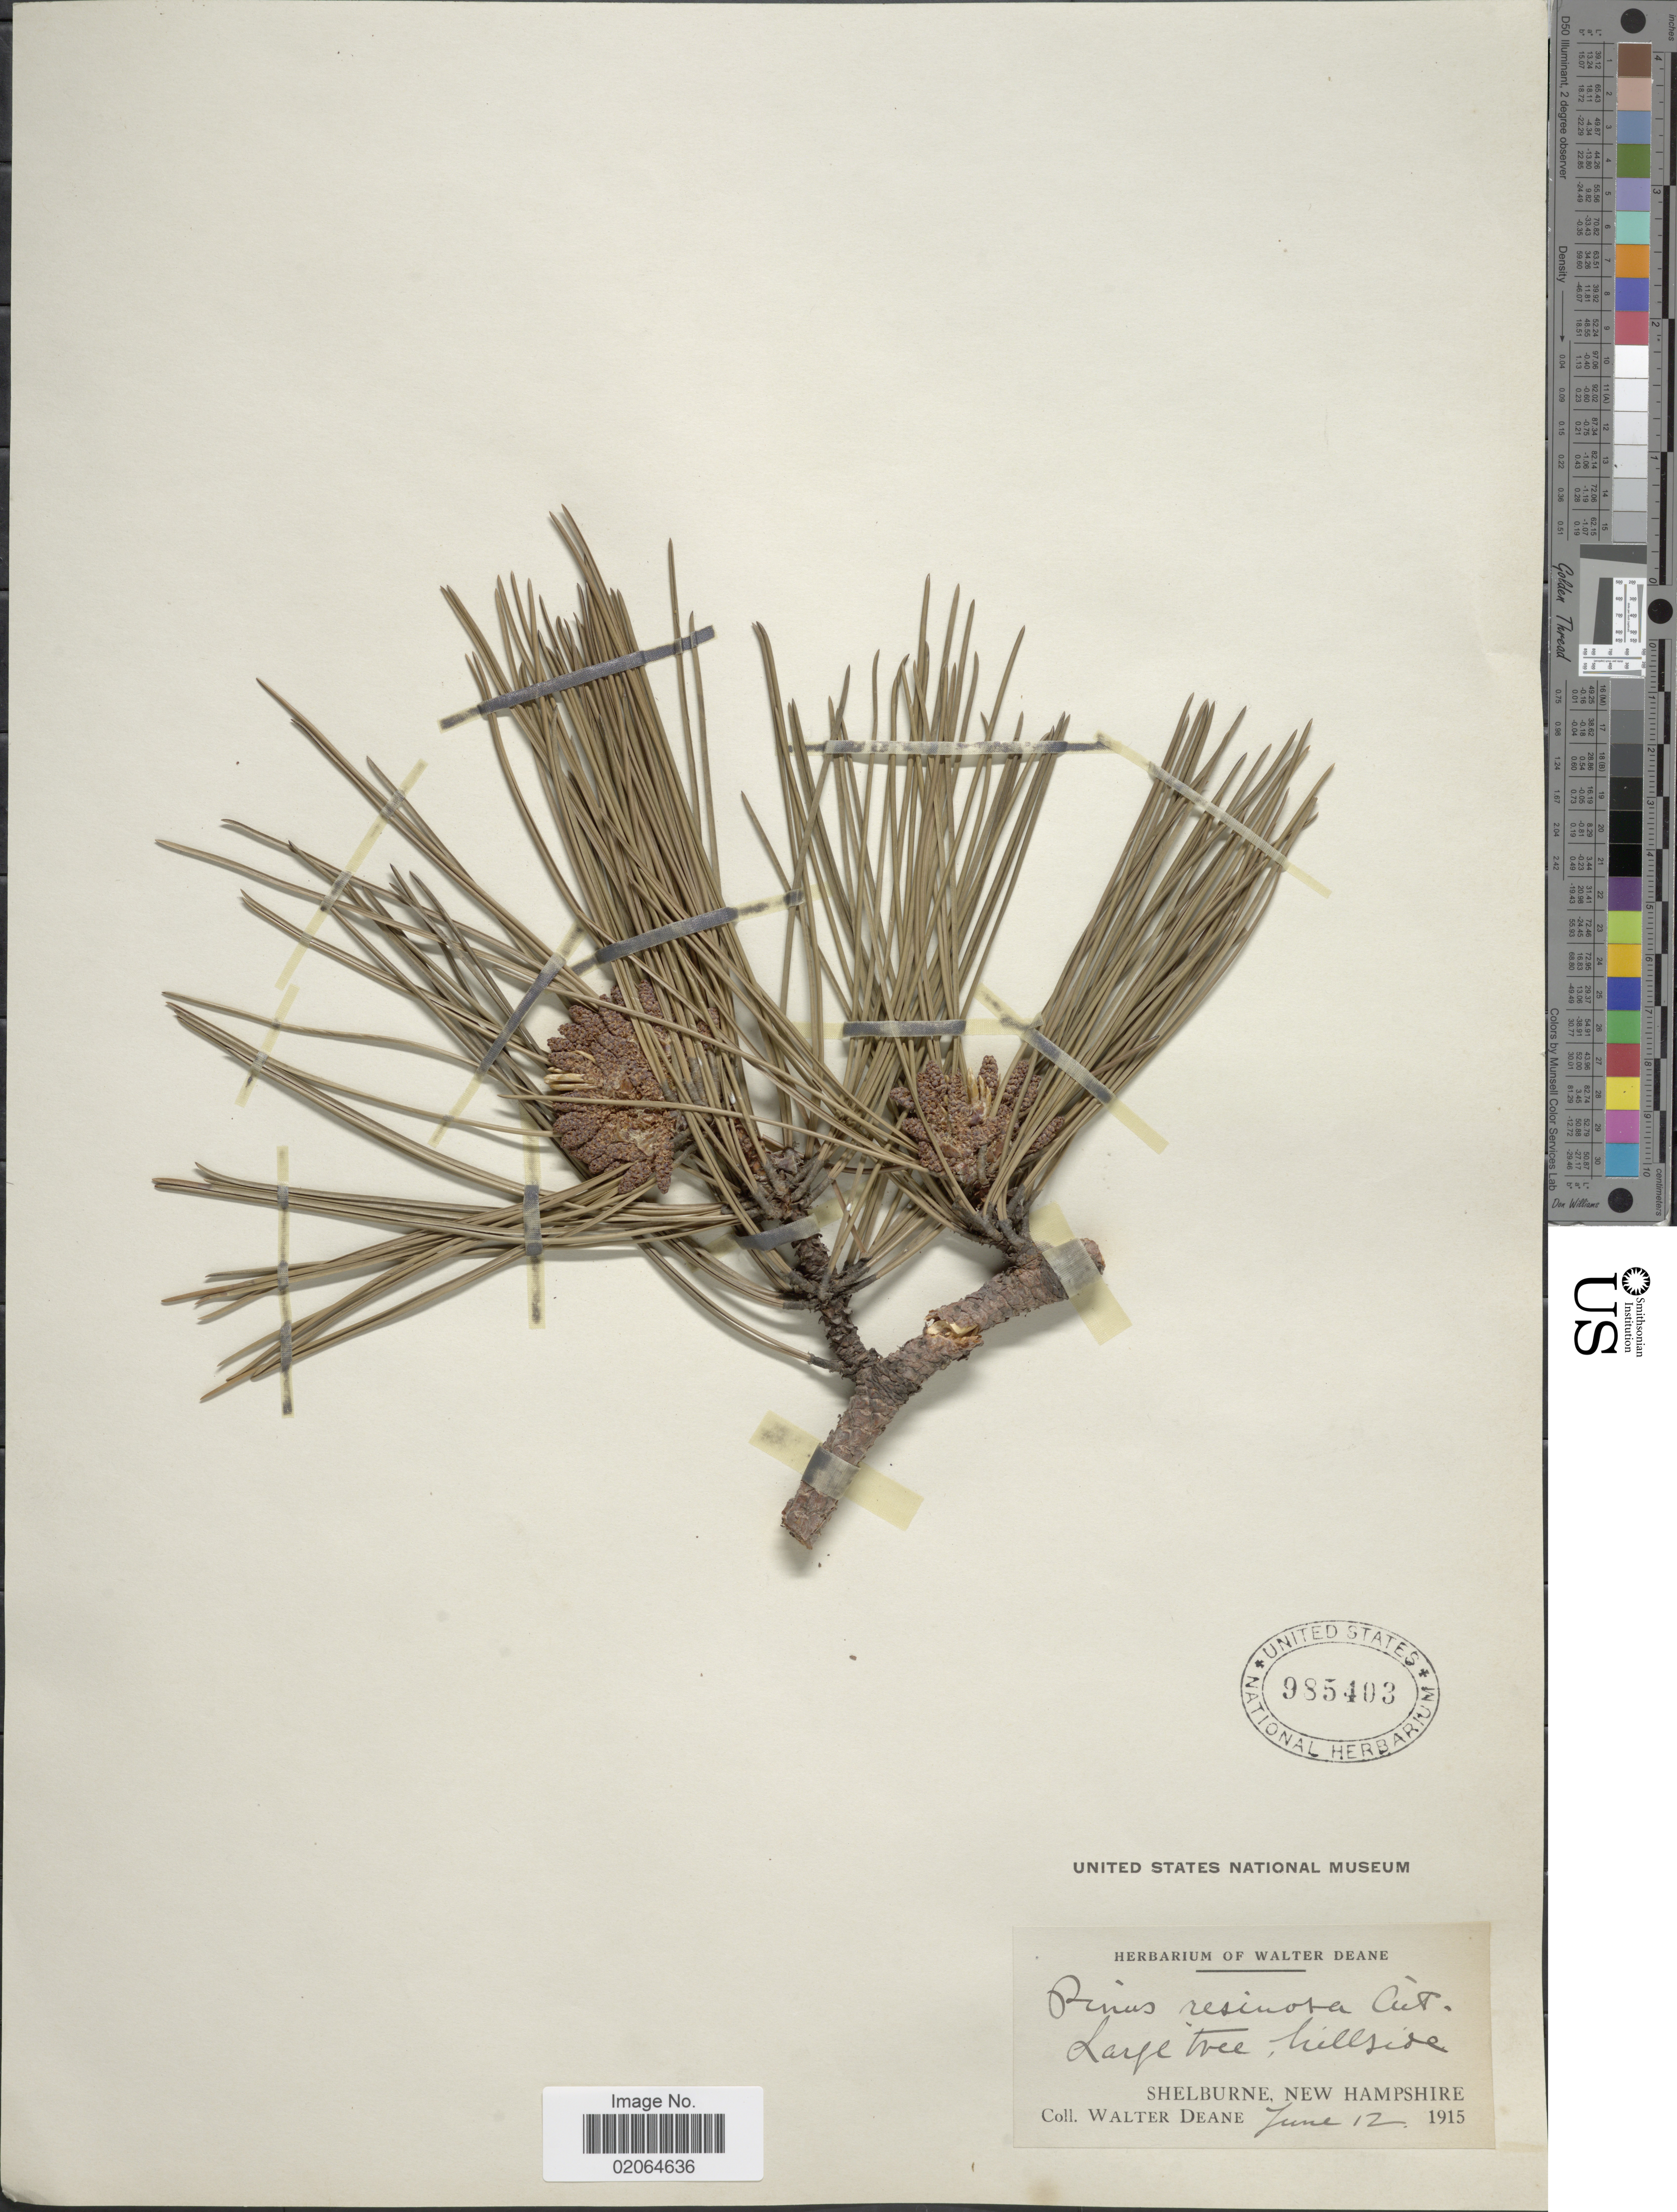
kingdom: Plantae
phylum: Tracheophyta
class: Pinopsida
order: Pinales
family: Pinaceae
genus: Pinus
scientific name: Pinus resinosa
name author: Aiton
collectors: W. Deane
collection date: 1915-06-12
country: United States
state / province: New Hampshire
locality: Shelburne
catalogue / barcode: US 985403